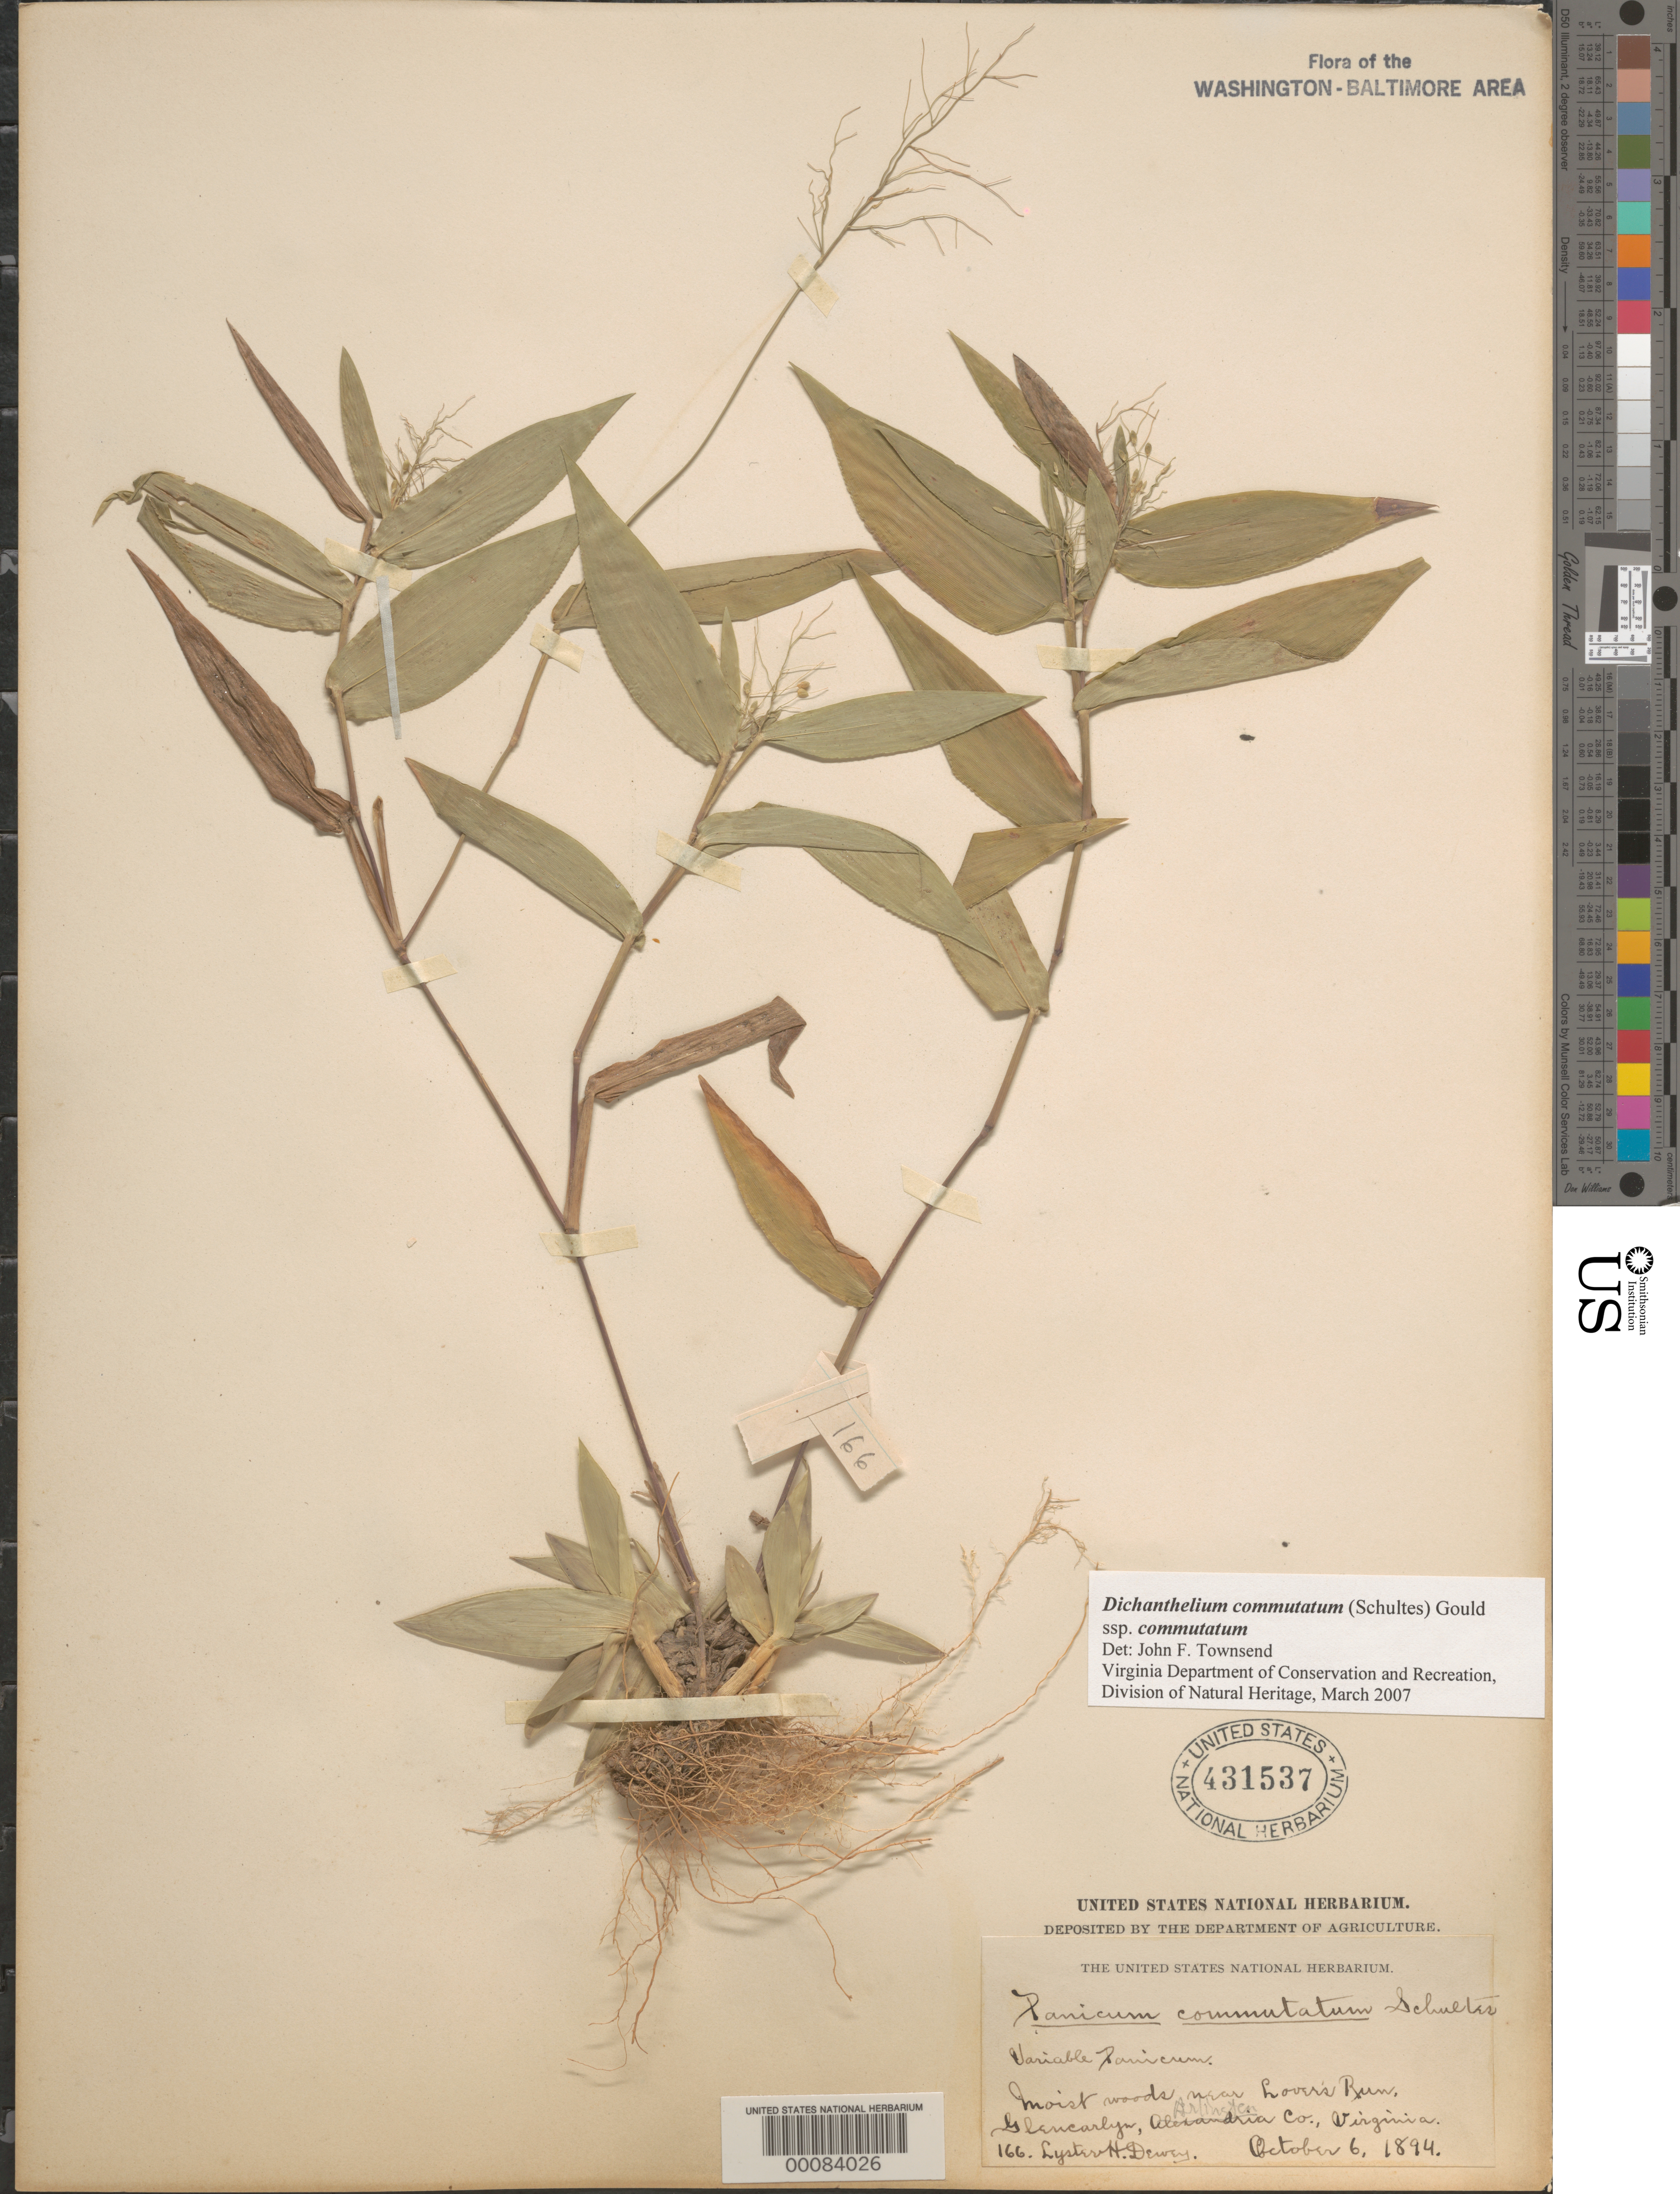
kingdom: Plantae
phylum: Tracheophyta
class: Liliopsida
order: Poales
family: Poaceae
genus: Dichanthelium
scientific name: Dichanthelium commutatum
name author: (Schult.) Gould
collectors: L. H. Dewey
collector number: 166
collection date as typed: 06 Oct 1894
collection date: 1894-10-06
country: United States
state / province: Virginia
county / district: Arlington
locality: Glencarlyn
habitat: Moist woods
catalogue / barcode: US 431537